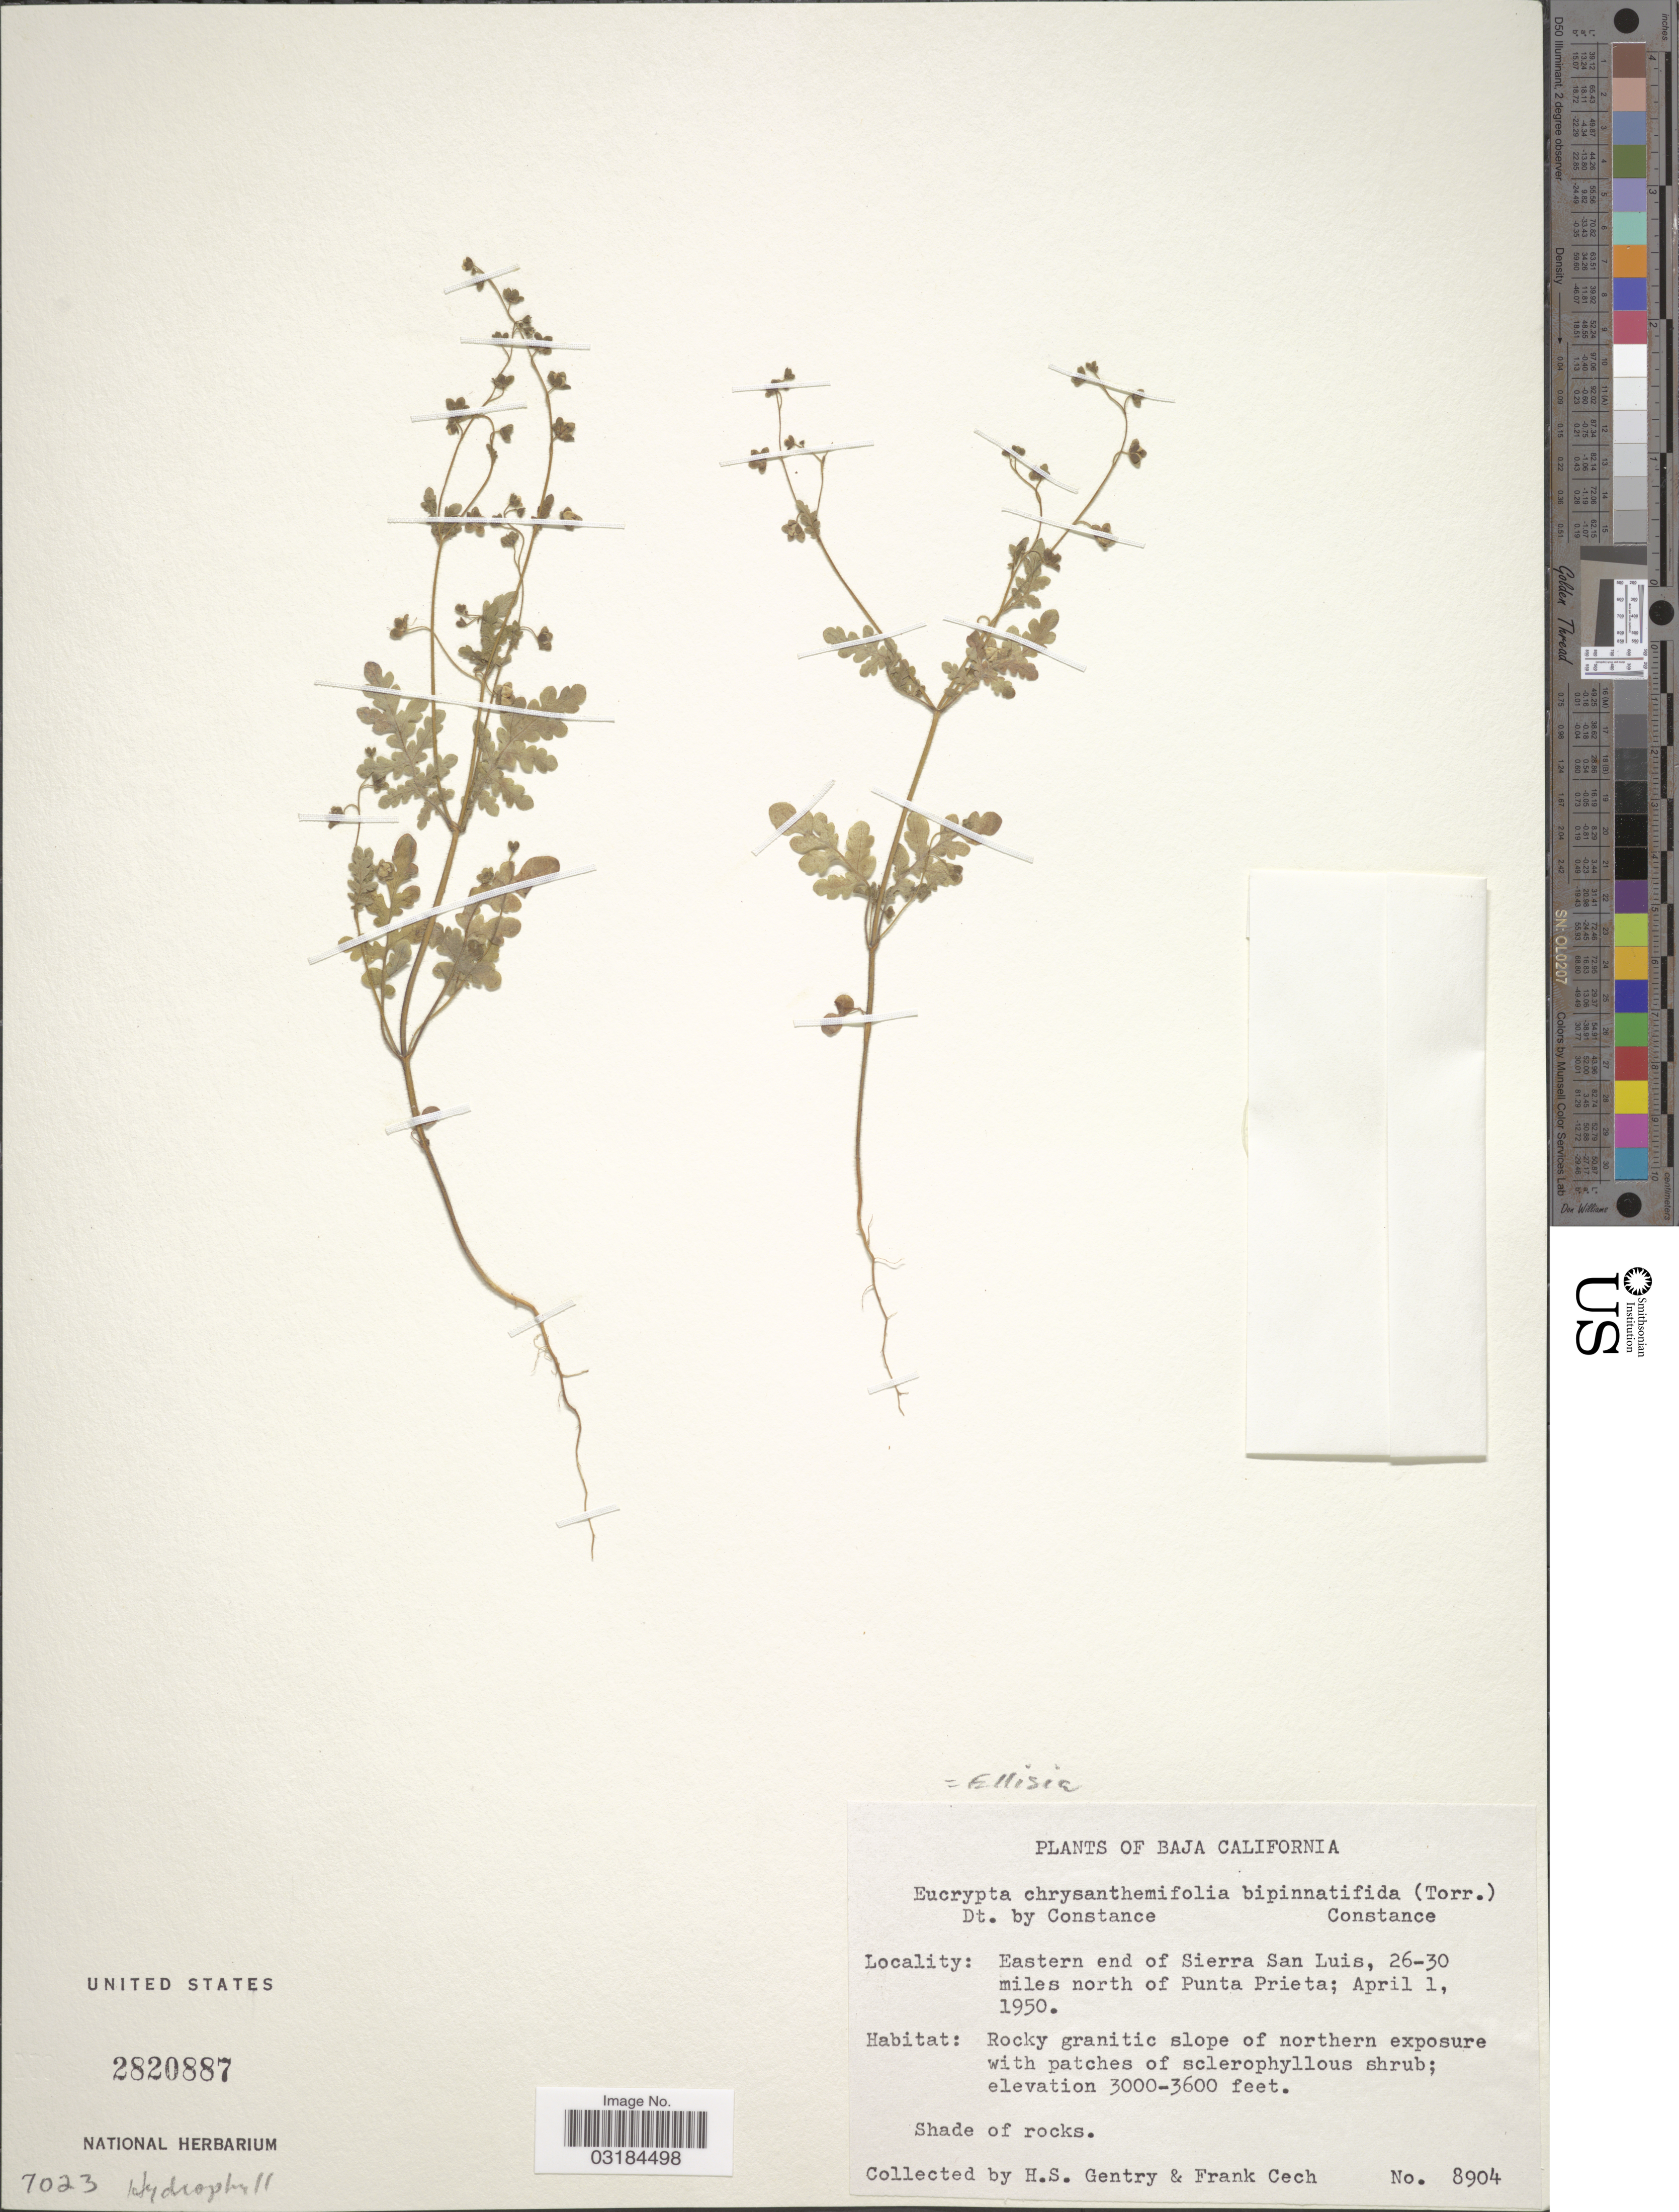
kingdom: Plantae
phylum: Tracheophyta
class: Magnoliopsida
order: Boraginales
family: Hydrophyllaceae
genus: Eucrypta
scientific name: Eucrypta chrysanthemifolia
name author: (Benth.) Greene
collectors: H. S. Gentry & F. Cech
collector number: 8904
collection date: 1950-04-01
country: Mexico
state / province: Baja California Norte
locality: Eastern end of Sierra San Luis, 26-30 miles north of Punta Prieta.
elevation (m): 914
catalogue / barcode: US 2820887